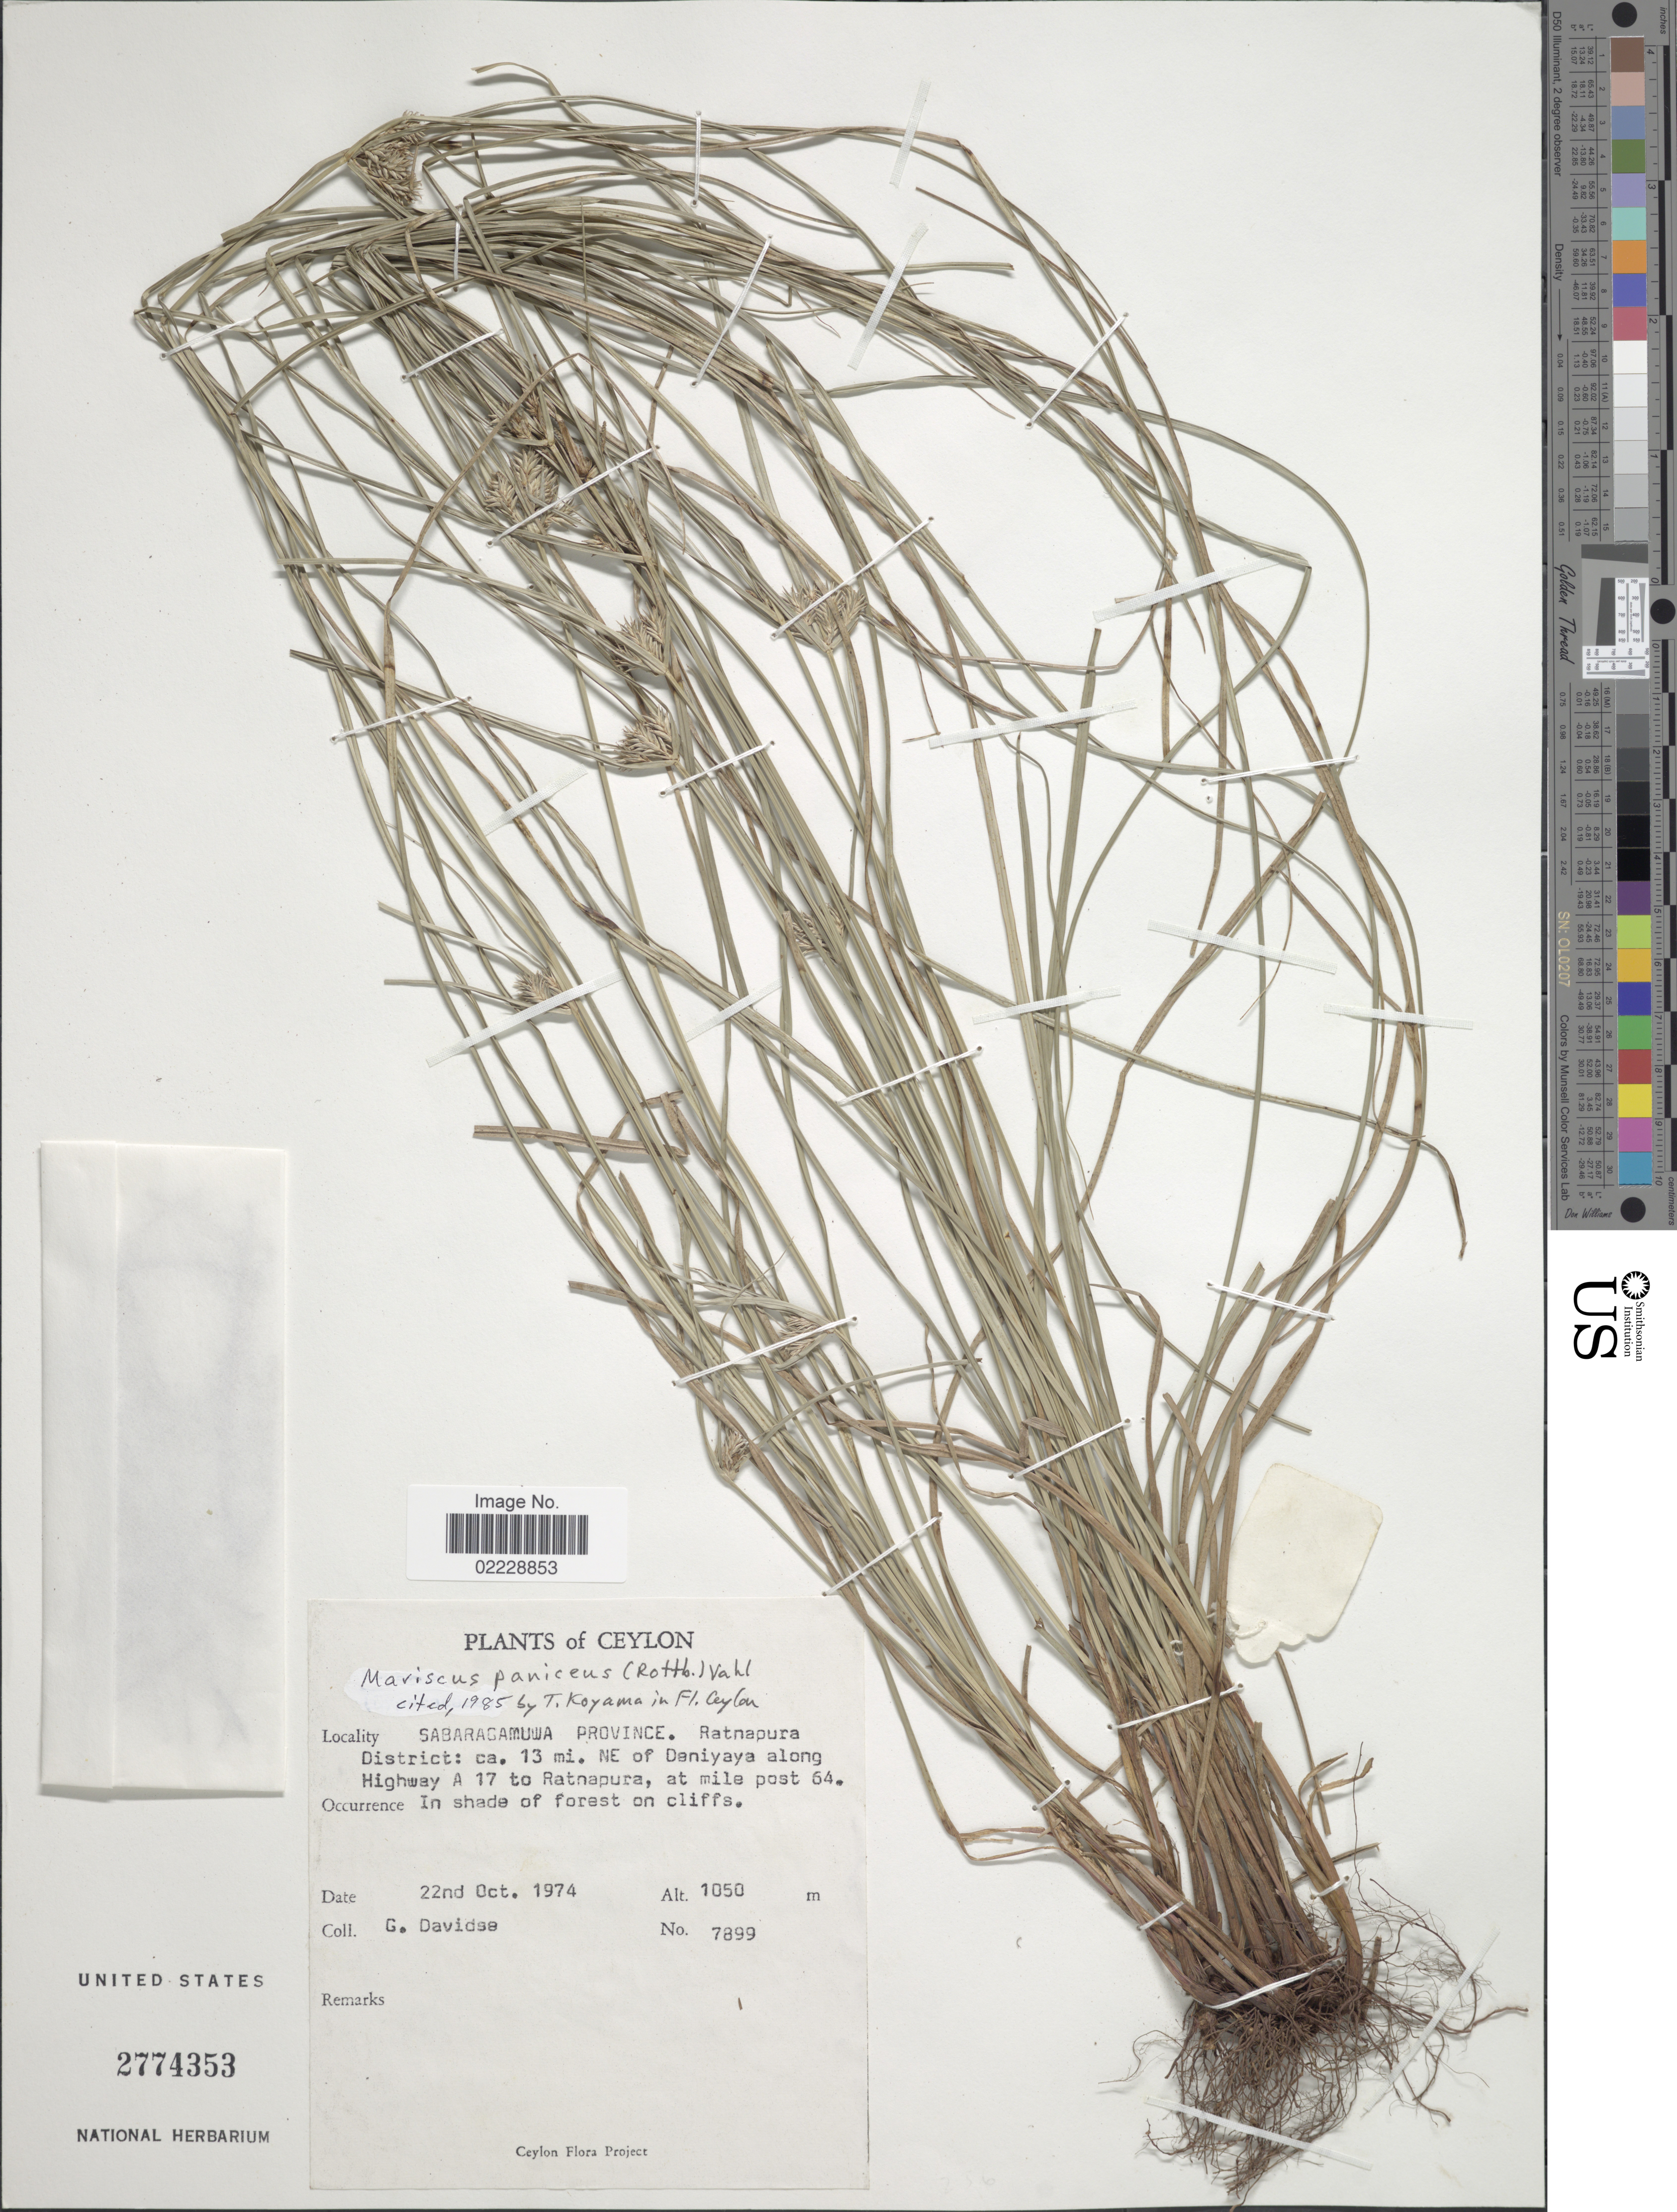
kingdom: Plantae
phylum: Tracheophyta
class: Liliopsida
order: Poales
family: Cyperaceae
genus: Cyperus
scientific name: Cyperus paniceus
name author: (Rottb.) Boeckeler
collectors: G. Davidse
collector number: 7899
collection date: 1974-10-22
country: Sri Lanka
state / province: Sabaragamuwa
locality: Ceylon, Ratnapura District: ca. 13 mi. NE of Deniyaya along Highway A 17 to Ratnapura, at mile post 64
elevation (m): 1050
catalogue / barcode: US 2774353